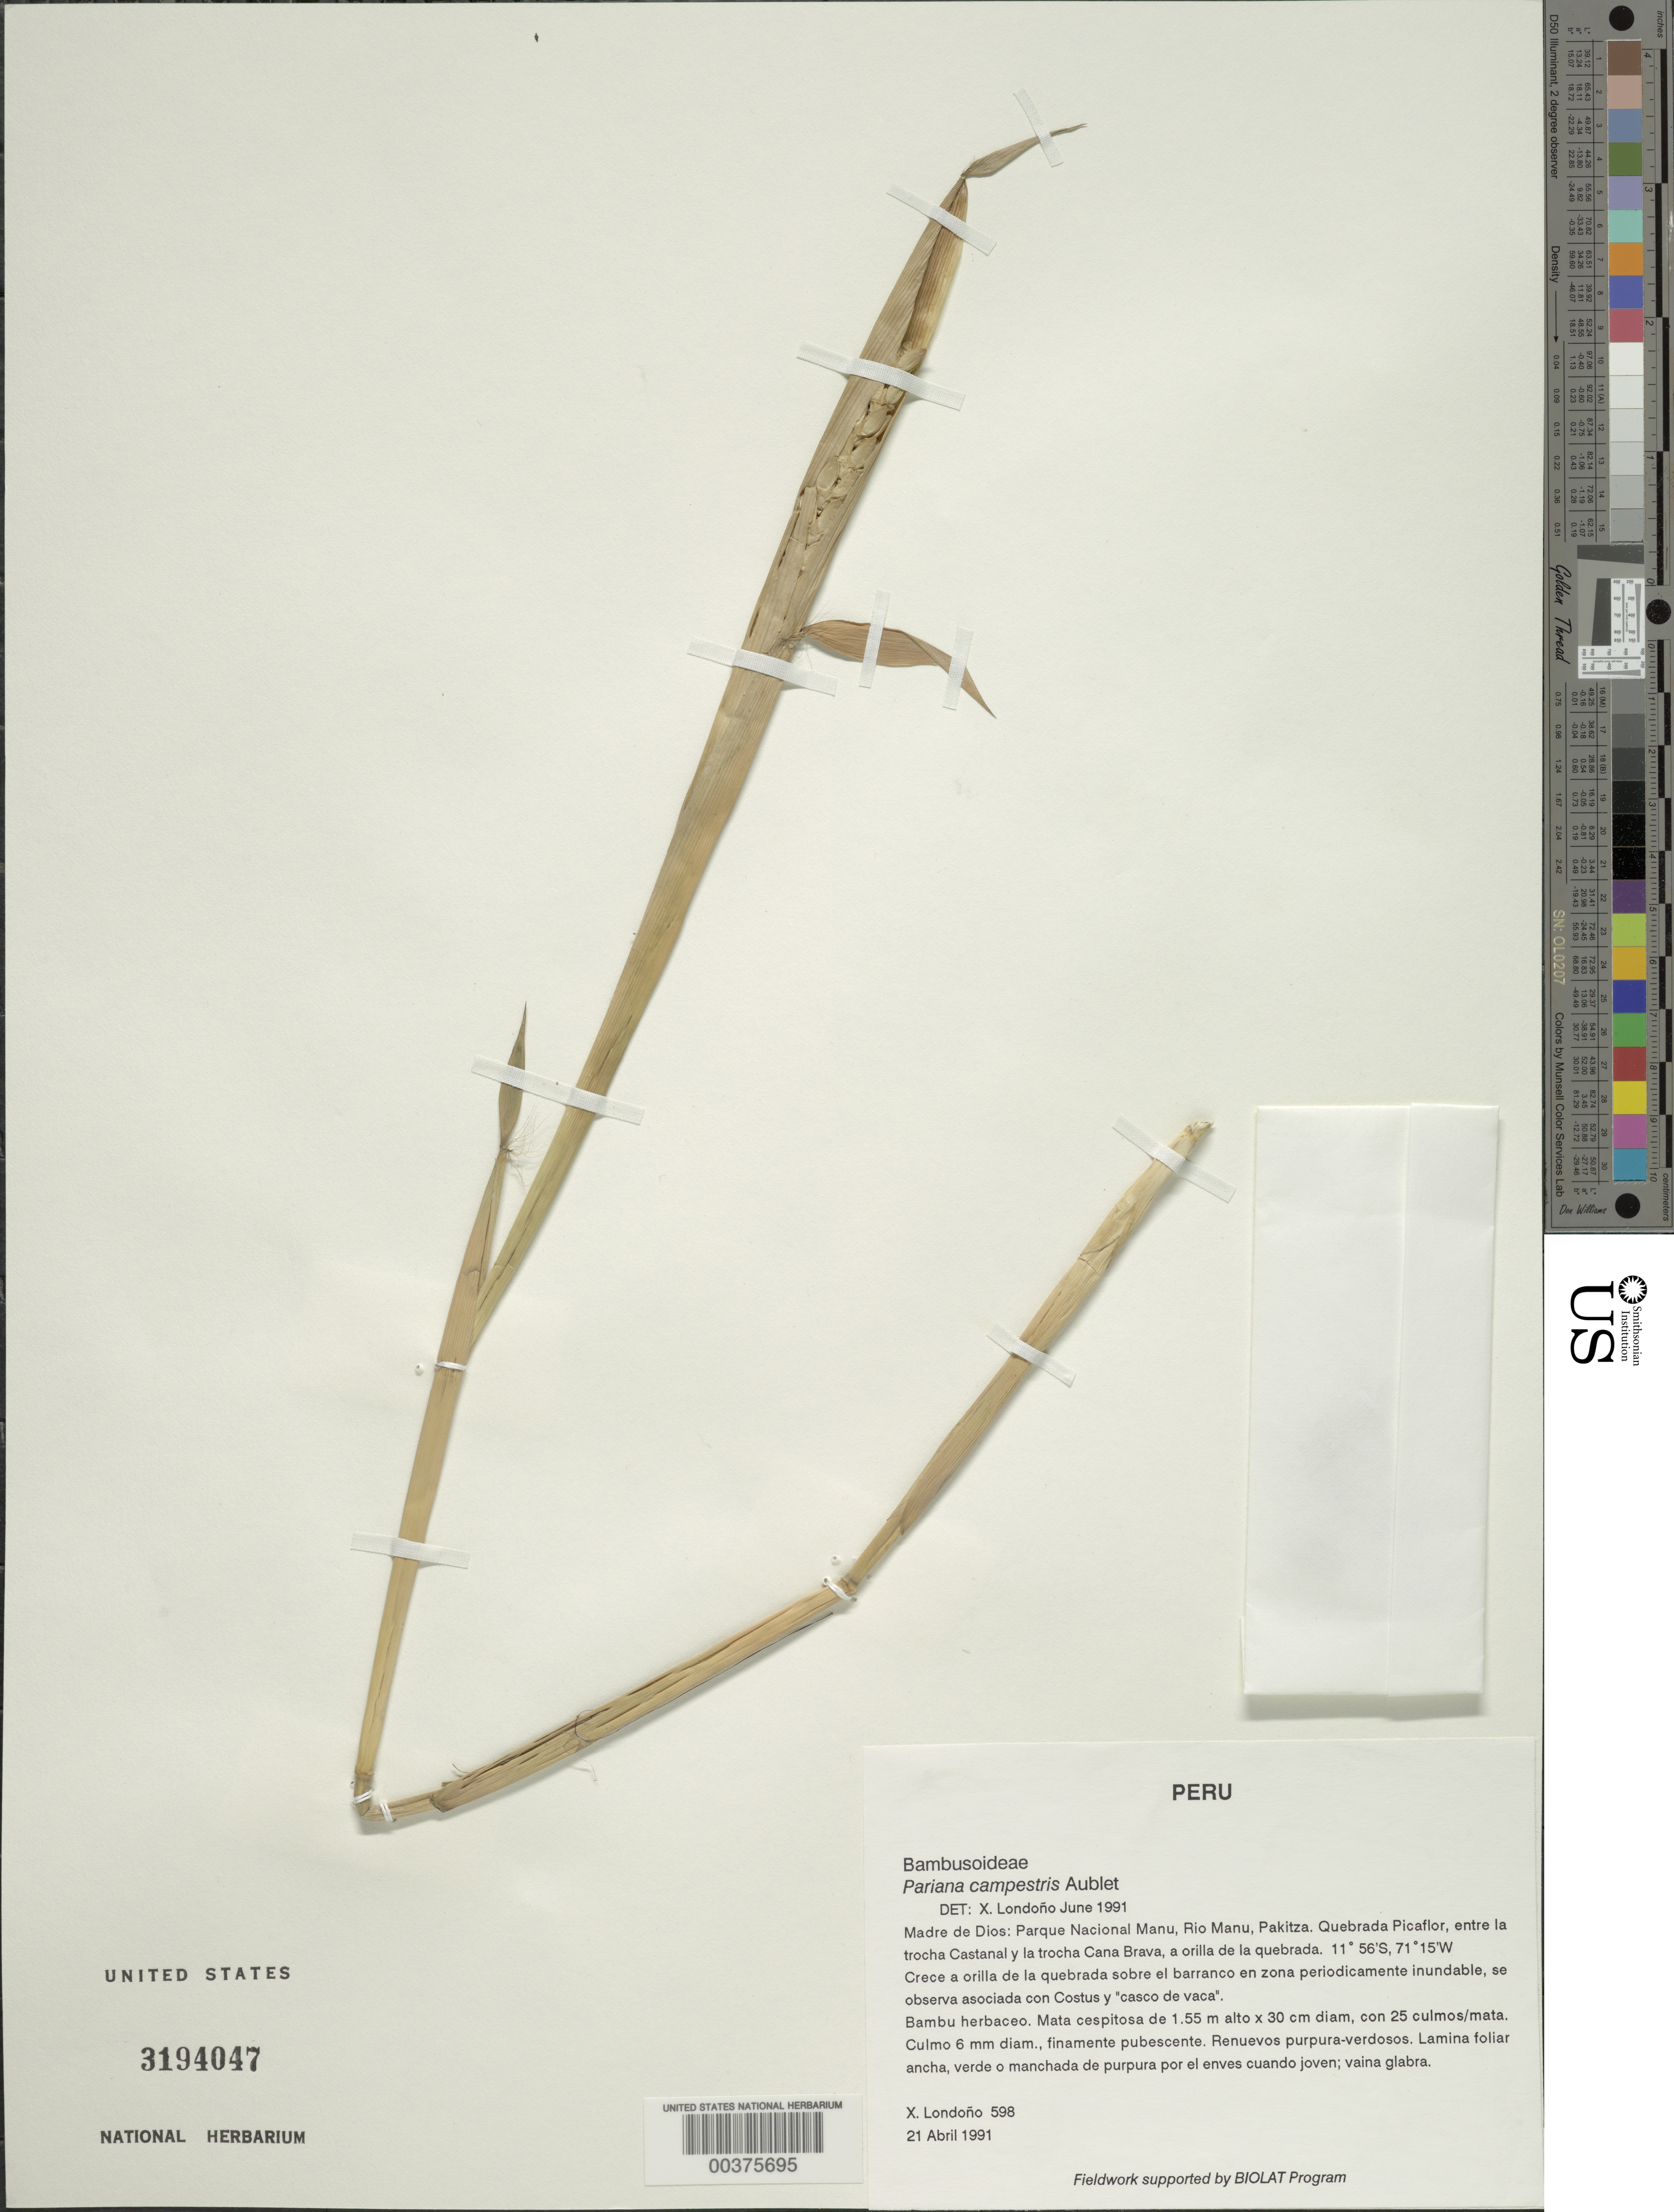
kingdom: Plantae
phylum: Tracheophyta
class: Liliopsida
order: Poales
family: Poaceae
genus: Pariana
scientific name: Pariana campestris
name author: Aubl.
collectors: X. Londoño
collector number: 598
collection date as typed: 21 Apr 1991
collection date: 1991-04-21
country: Peru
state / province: Madre de Dios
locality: Parque nacional manu, rio manu, pakitza; quebrada picaflor, entra trocha castanal y trocha cana brava, orilla de la quebrada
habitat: A orilla de quebrada sobre el barranco en zona periodicamente inundable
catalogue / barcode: US 3194047